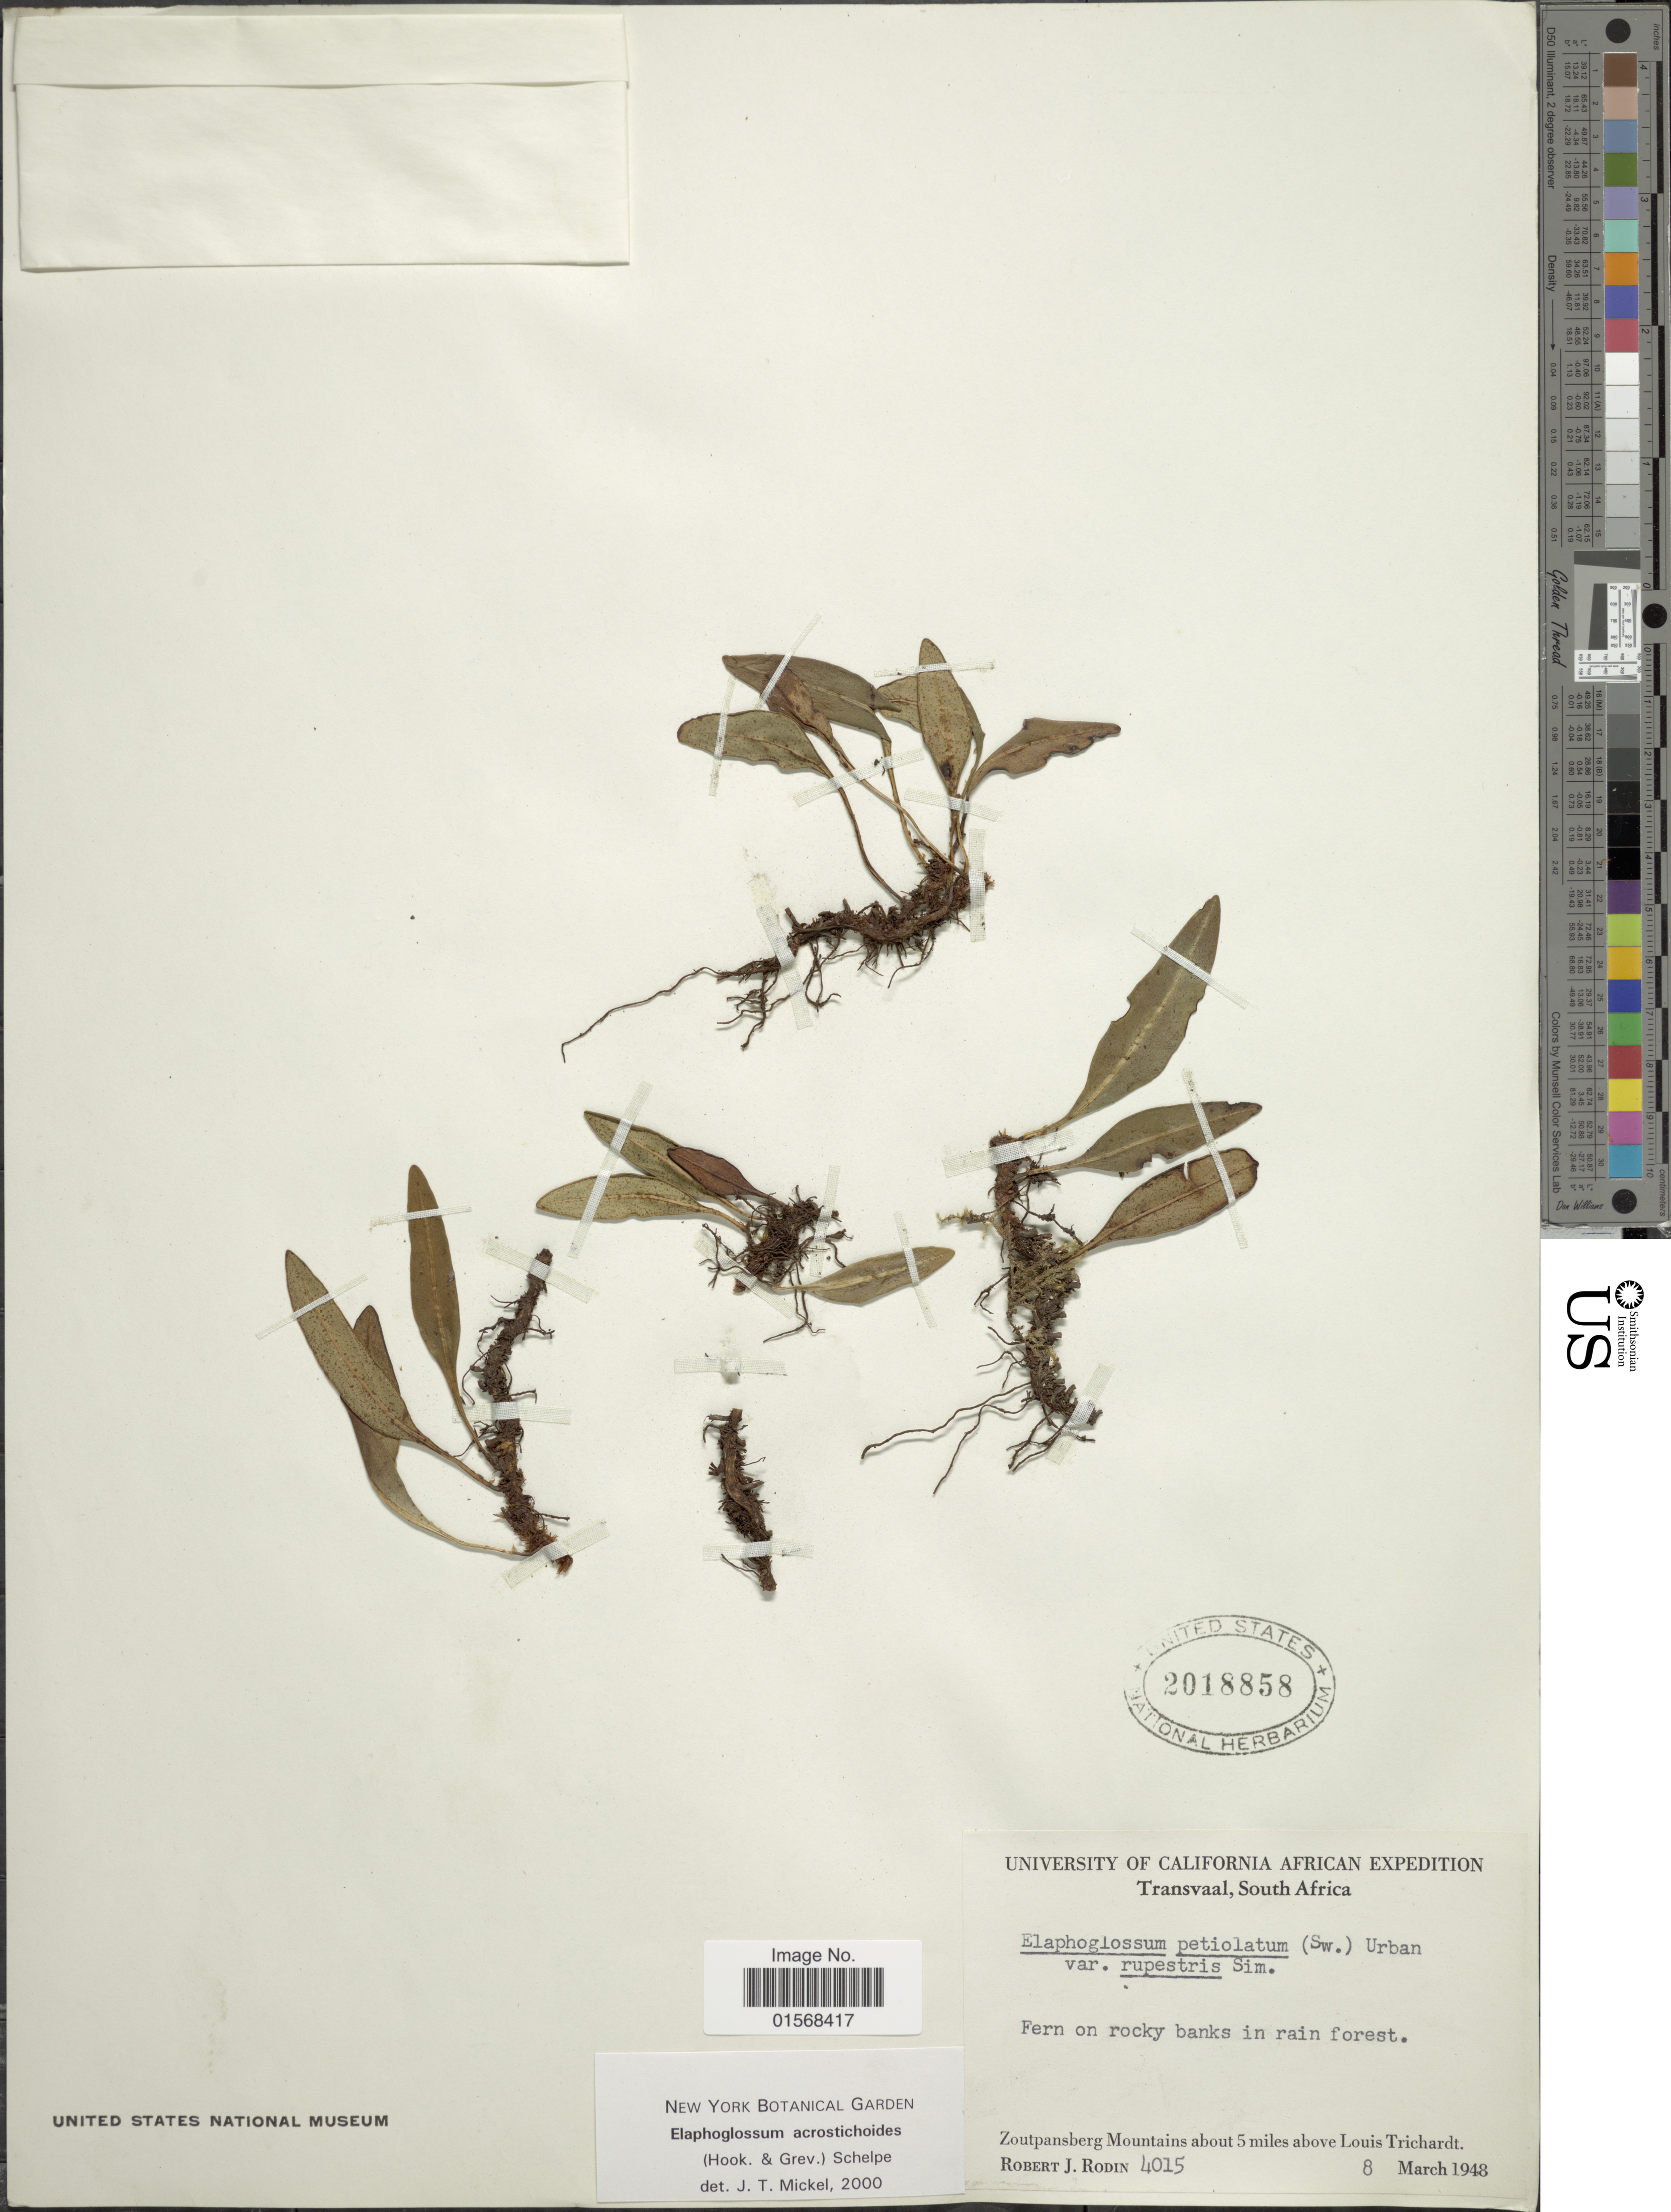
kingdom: Plantae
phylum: Tracheophyta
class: Polypodiopsida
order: Polypodiales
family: Dryopteridaceae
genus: Elaphoglossum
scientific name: Elaphoglossum acrostichoides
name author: (Hook. & Grev.) Schelpe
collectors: R. J. Rodin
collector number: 4015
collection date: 1948-03-08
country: South Africa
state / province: Limpopo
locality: Transvaal, South Africa. Zoutpansberg Mountains about 5 miles above Louis Trichardt.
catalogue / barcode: US 2018858